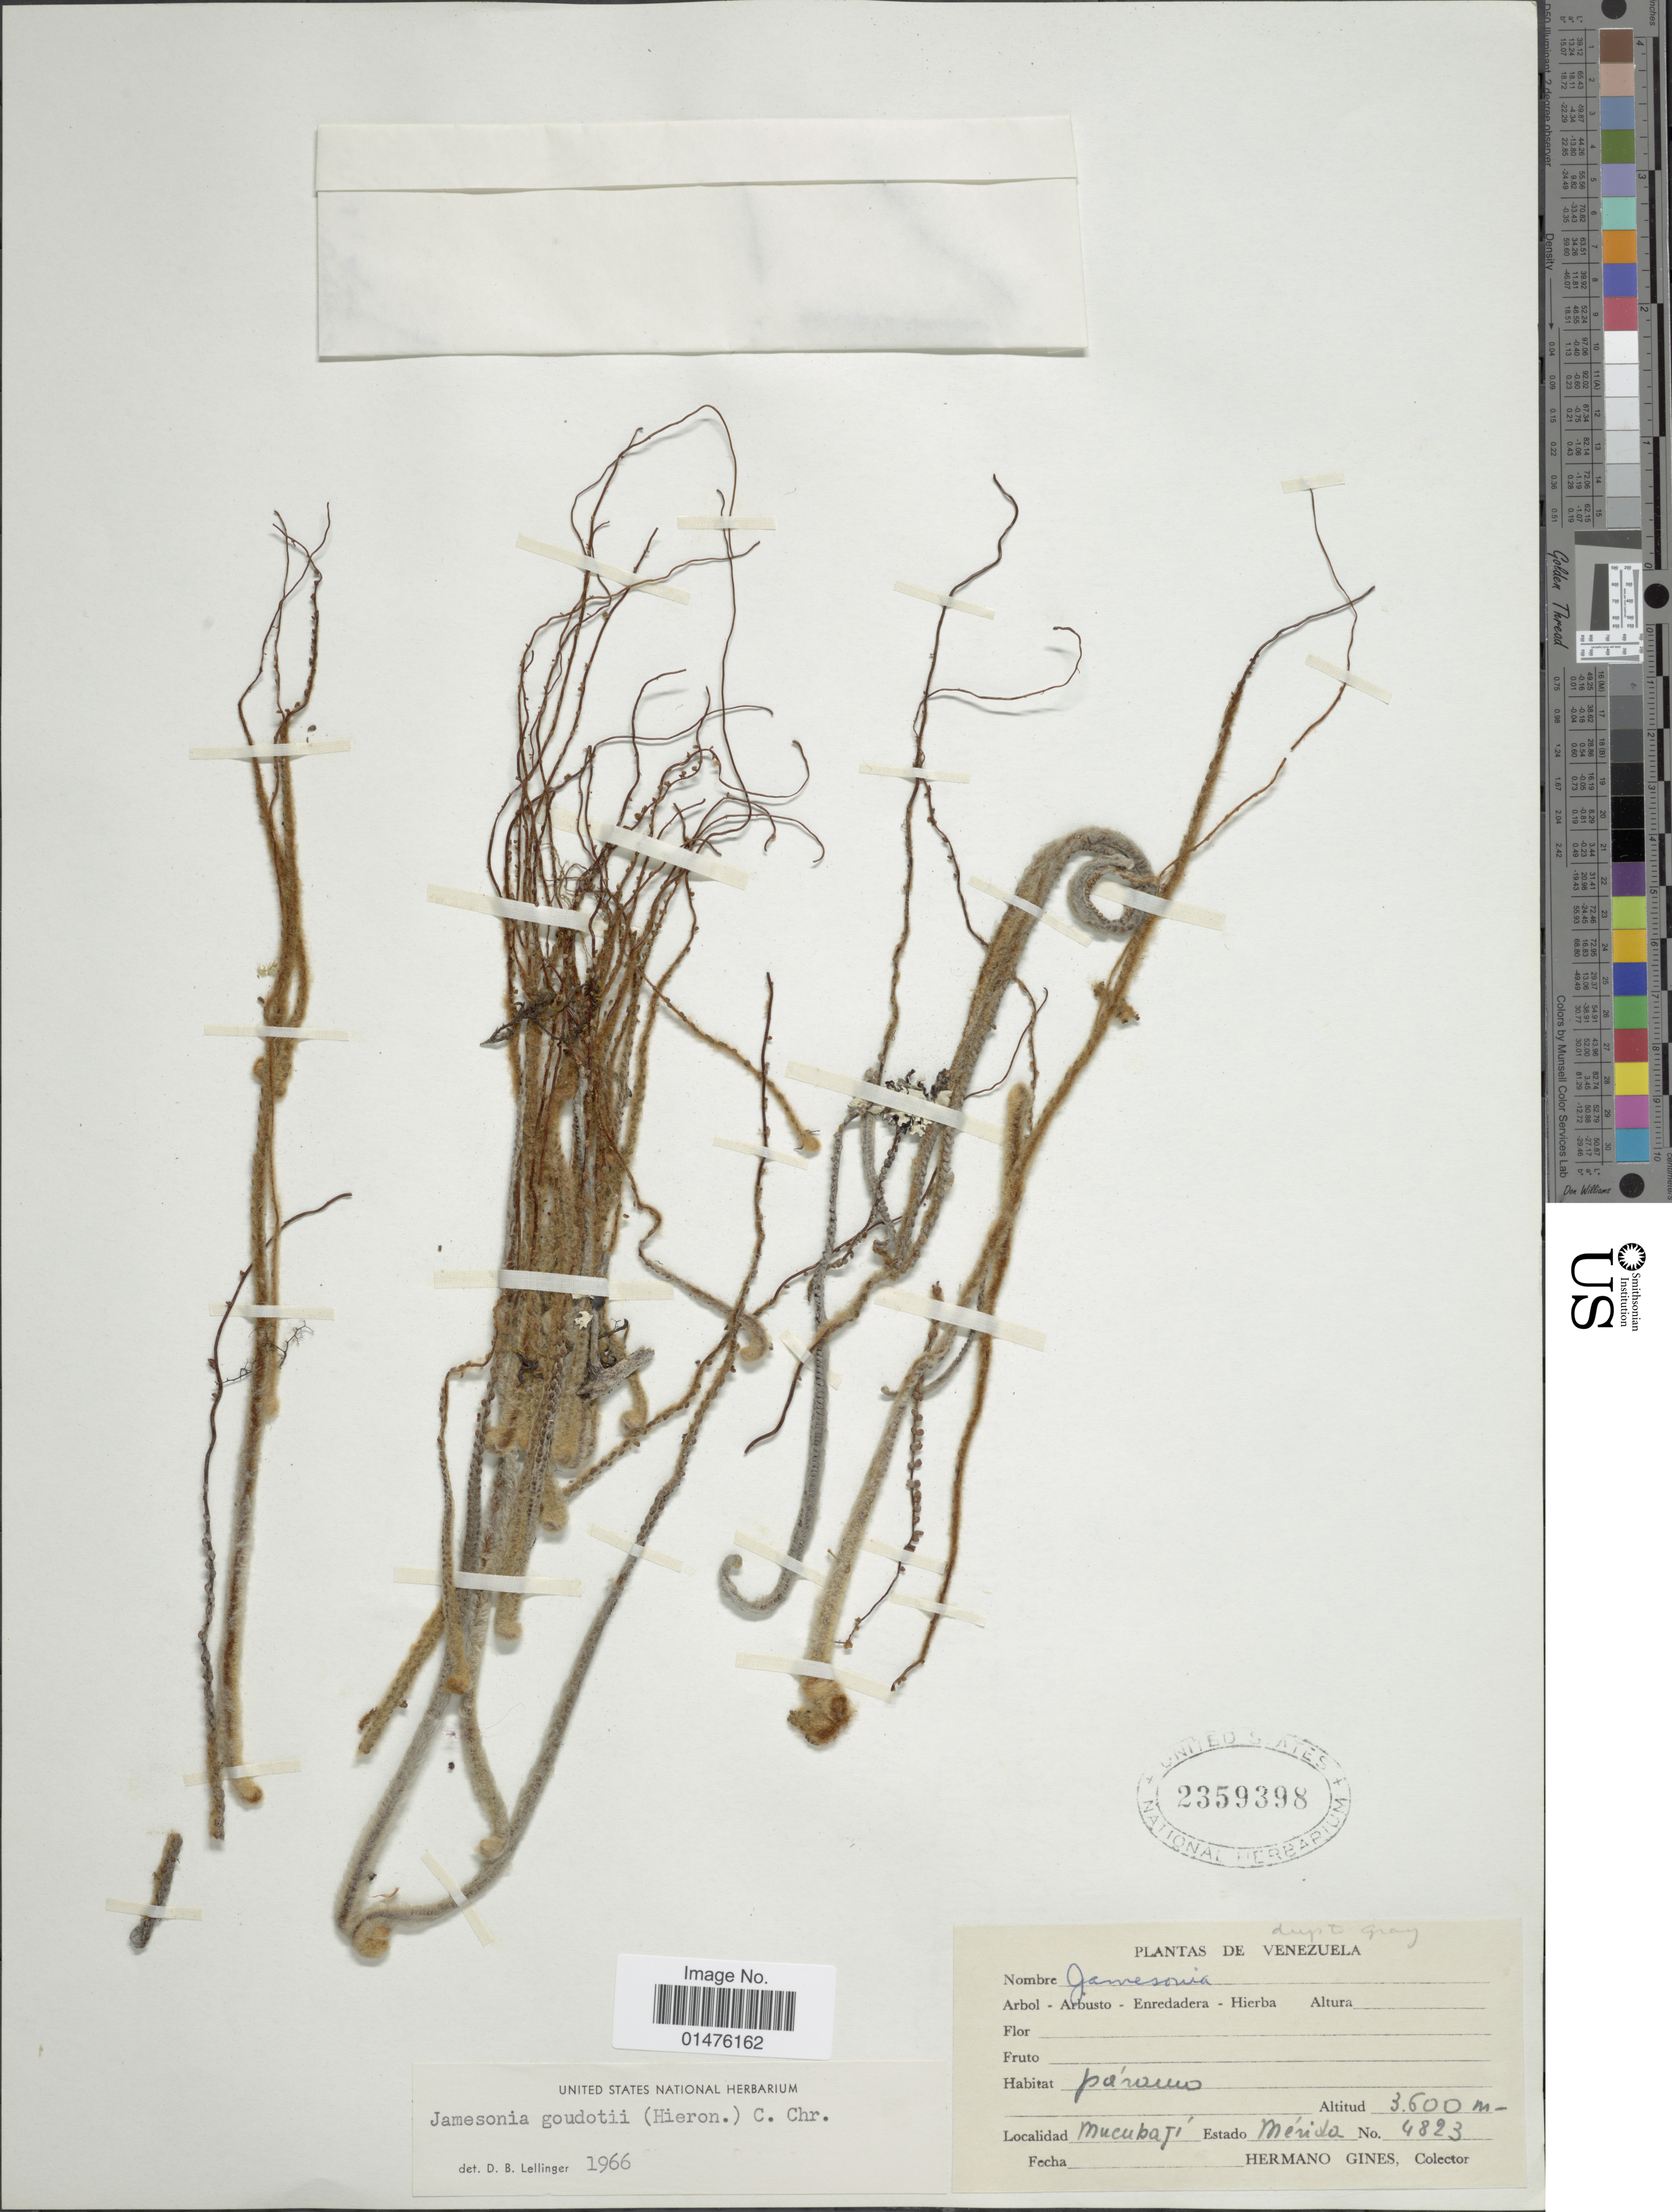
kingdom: Plantae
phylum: Tracheophyta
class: Polypodiopsida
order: Polypodiales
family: Pteridaceae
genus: Jamesonia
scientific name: Jamesonia goudotii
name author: (Hieron.) C. Chr.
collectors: Bro. Gines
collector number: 4823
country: Venezuela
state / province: Mérida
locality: Mucubati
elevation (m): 3600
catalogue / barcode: US 2359398